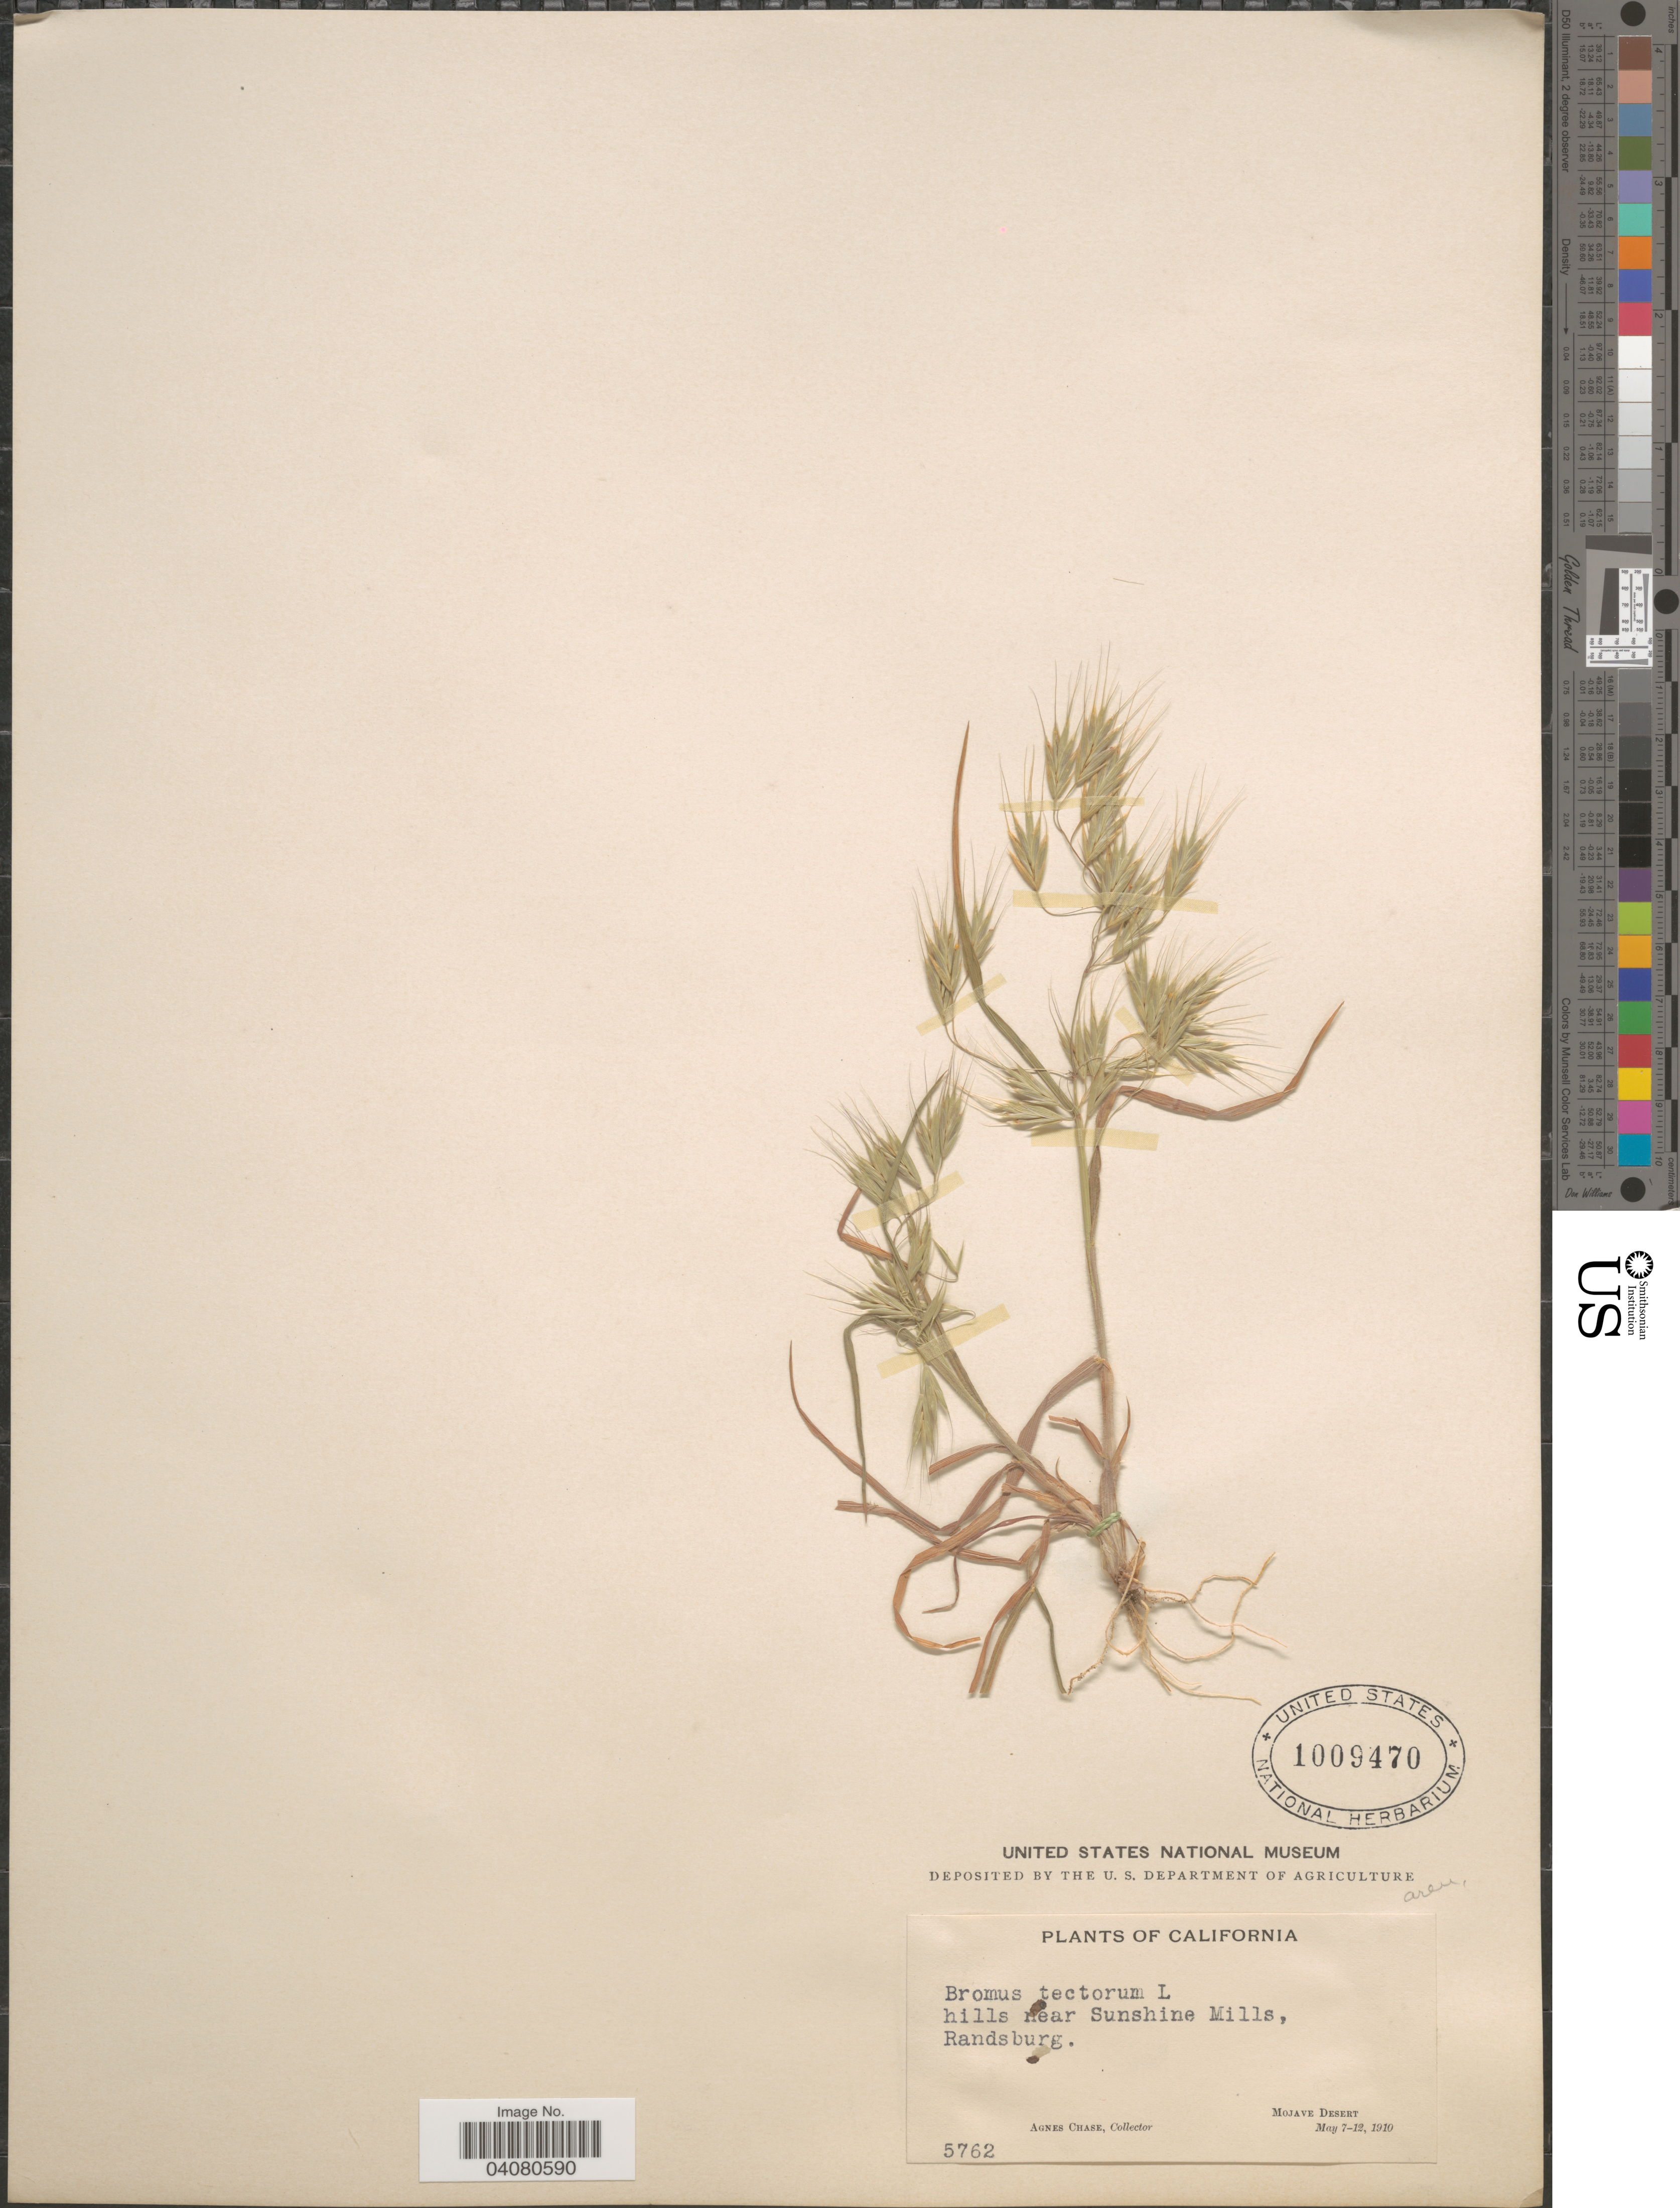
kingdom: Plantae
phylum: Tracheophyta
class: Liliopsida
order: Poales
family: Poaceae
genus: Bromus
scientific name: Bromus arizonicus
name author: (Shear) Stebbins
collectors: A. Chase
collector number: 5762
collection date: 1910-05-07/1910-05-12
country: United States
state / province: California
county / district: San Bernardino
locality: Hills near Sunshine Mills, Randsburg. Mojave Desert.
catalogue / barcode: US 1009470